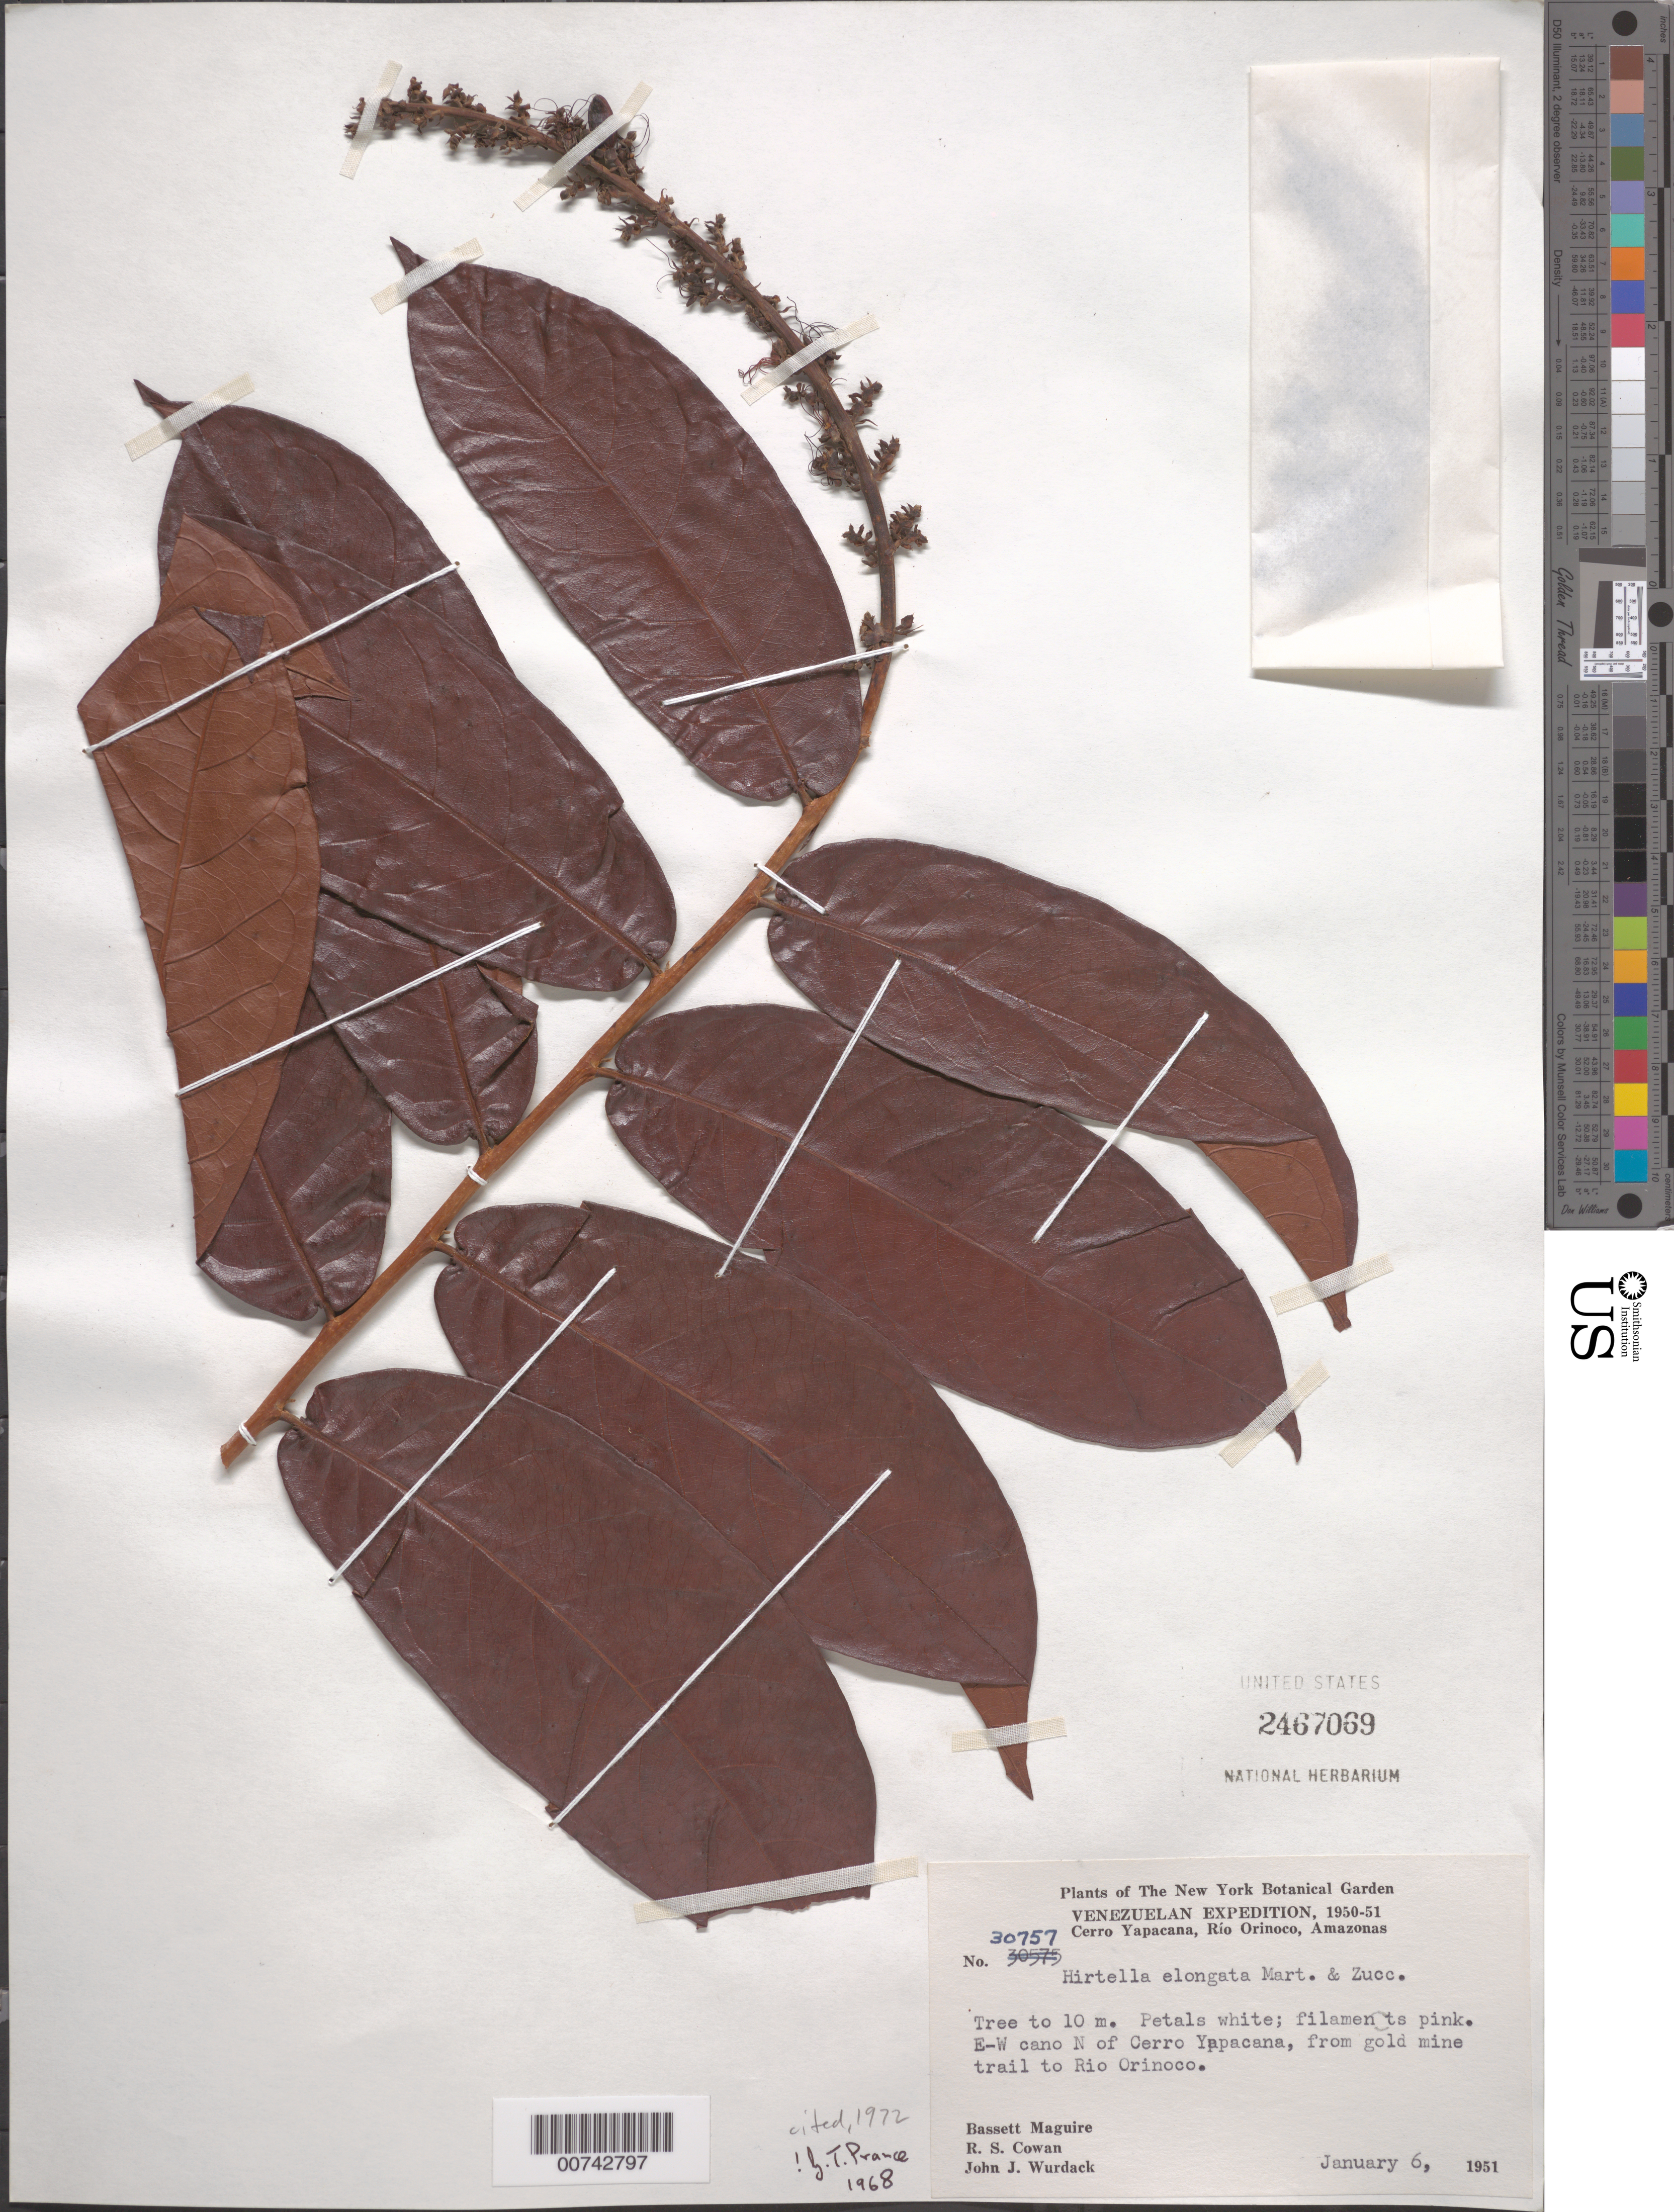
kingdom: Plantae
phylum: Tracheophyta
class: Magnoliopsida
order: Malpighiales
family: Chrysobalanaceae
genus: Hirtella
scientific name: Hirtella elongata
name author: Mart. & Zucc.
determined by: Prance, G. T.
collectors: B. Maguire, R. S. Cowan & J. J. Wurdack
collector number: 30757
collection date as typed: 6-Jan-51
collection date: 1951-01-06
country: Venezuela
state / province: Amazonas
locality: Cerro Yapacána, E-W Caño North of Cerro Yapacána from gold mine trail to Río Orinoco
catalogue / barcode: US 2467069